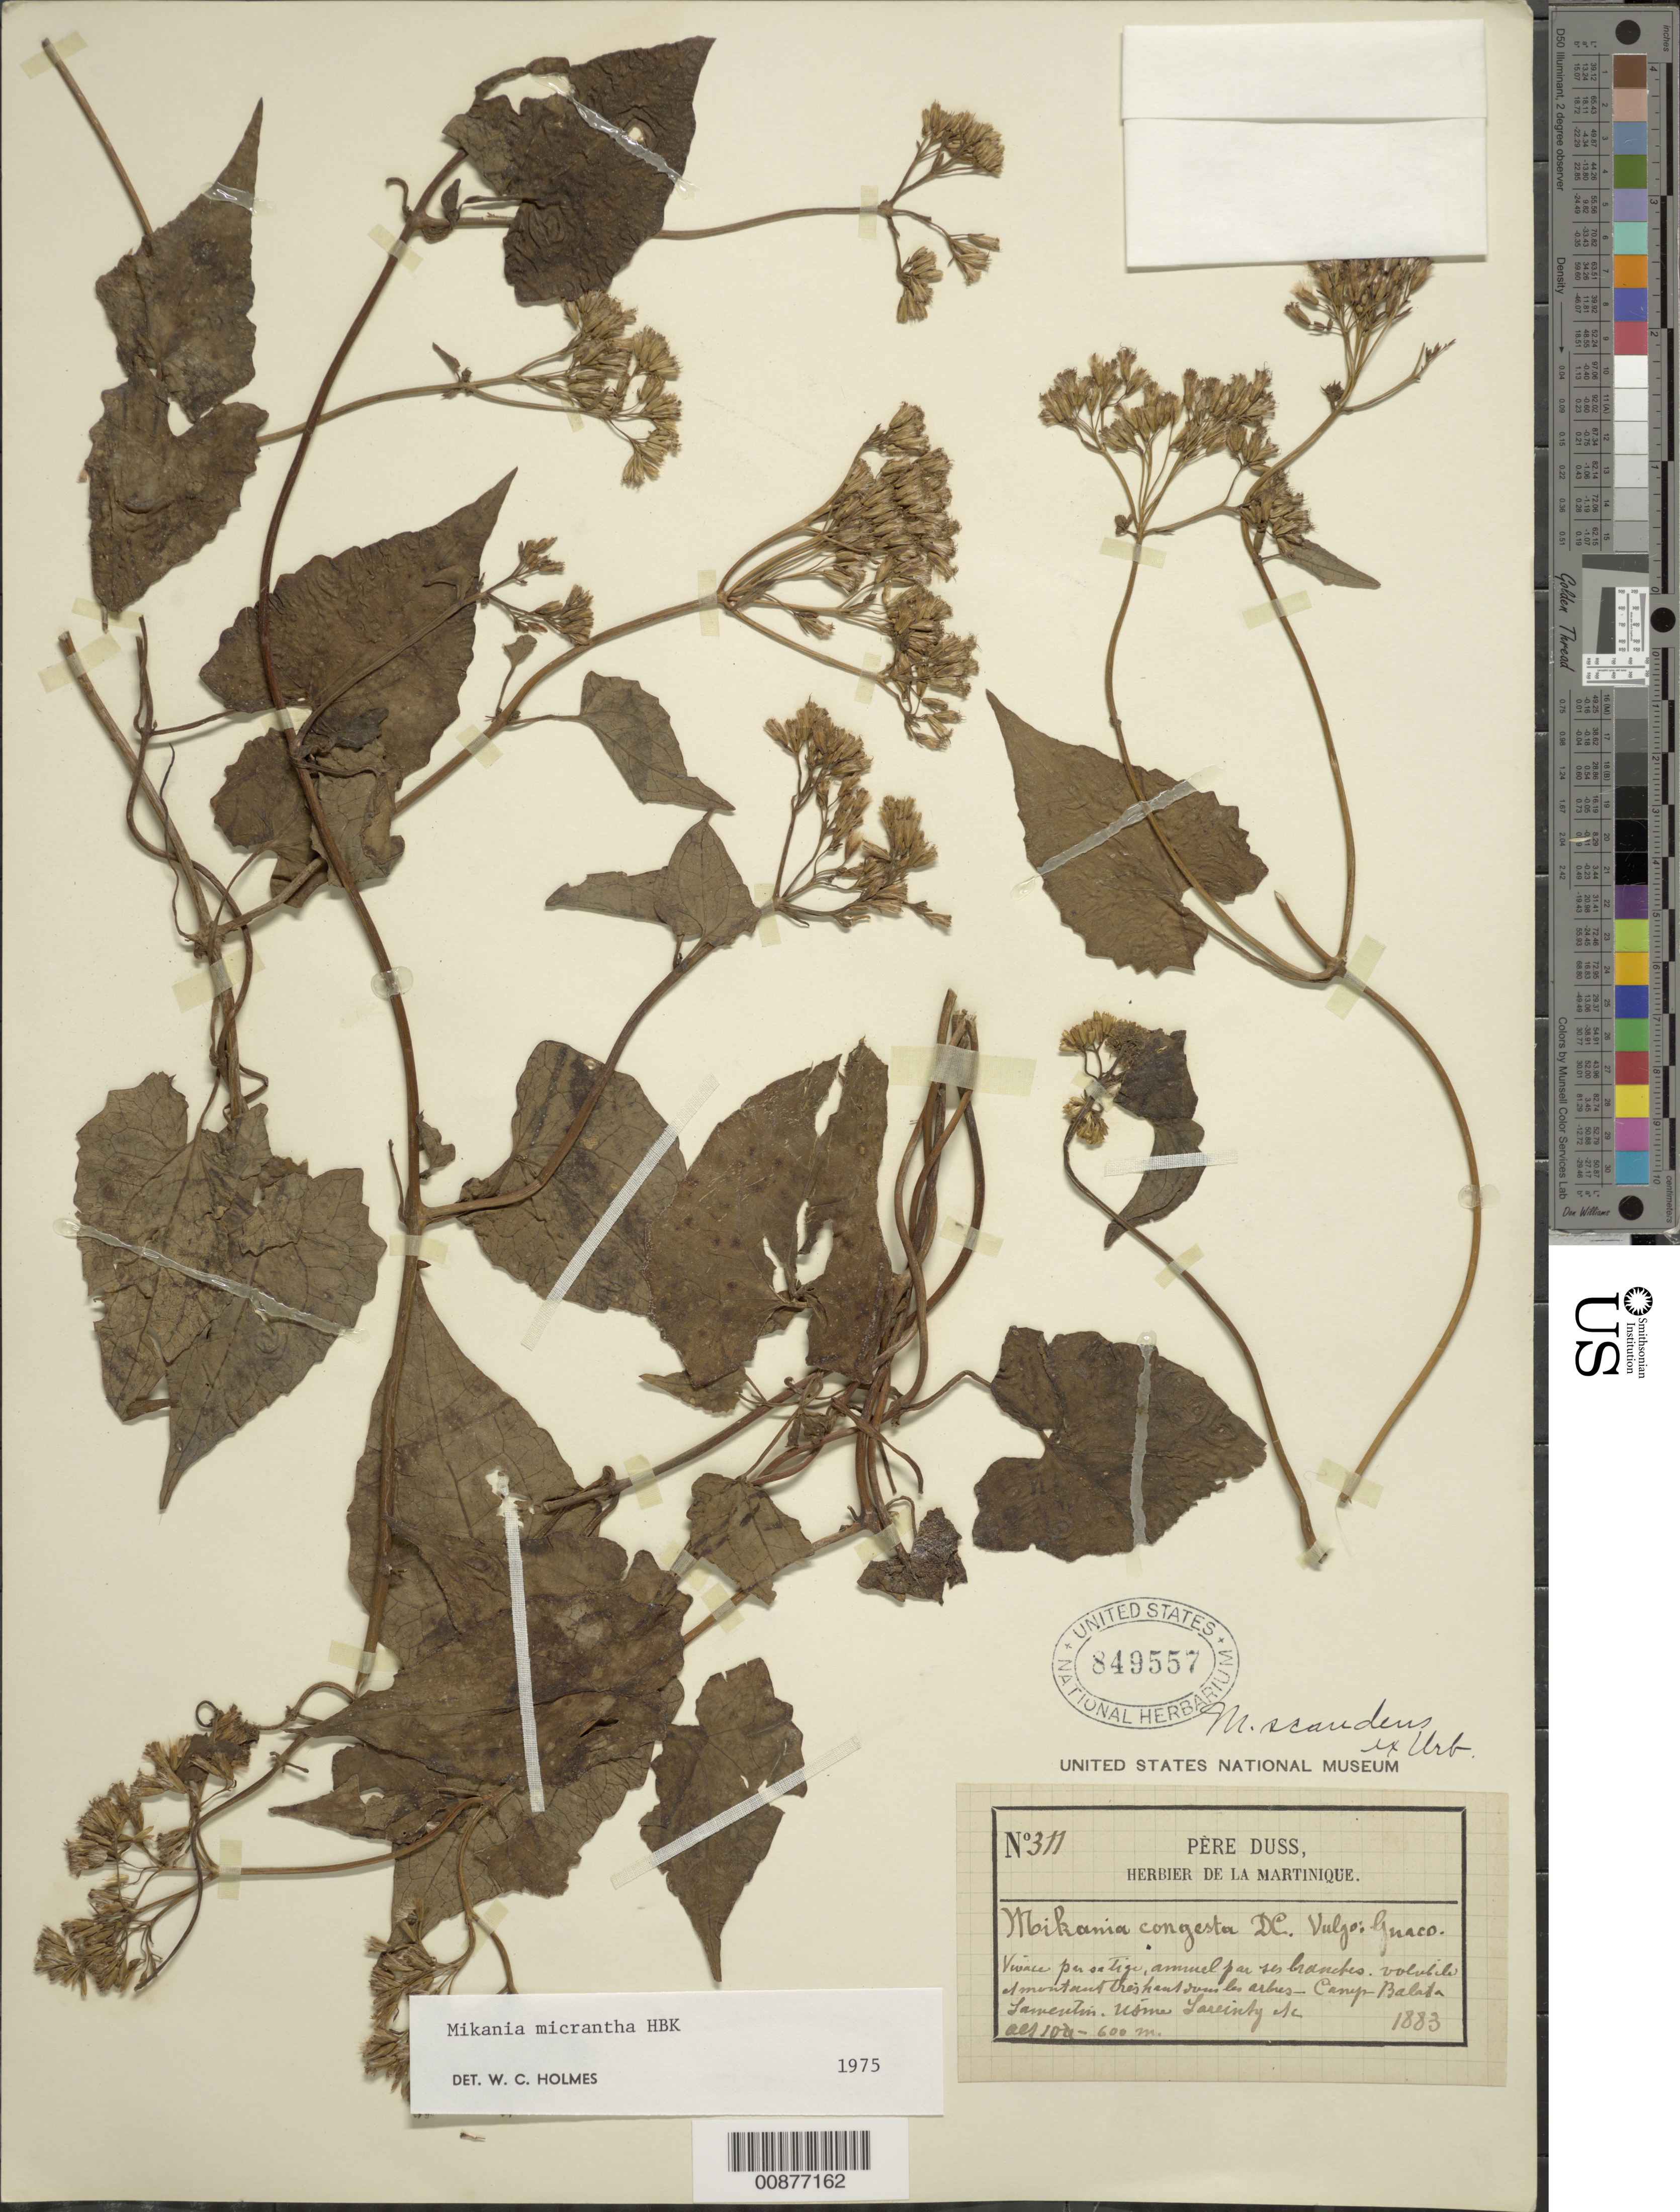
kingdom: Plantae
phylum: Tracheophyta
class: Magnoliopsida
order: Asterales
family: Asteraceae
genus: Mikania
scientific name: Mikania micrantha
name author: Kunth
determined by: Holmes, Walter C., (BAYLU), Baylor University (UNITED STATES)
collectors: Père Duss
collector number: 311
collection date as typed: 1883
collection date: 1883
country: Martinique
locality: Camp Balata Lamentin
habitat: Climbing high in trees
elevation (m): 100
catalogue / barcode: US 849557